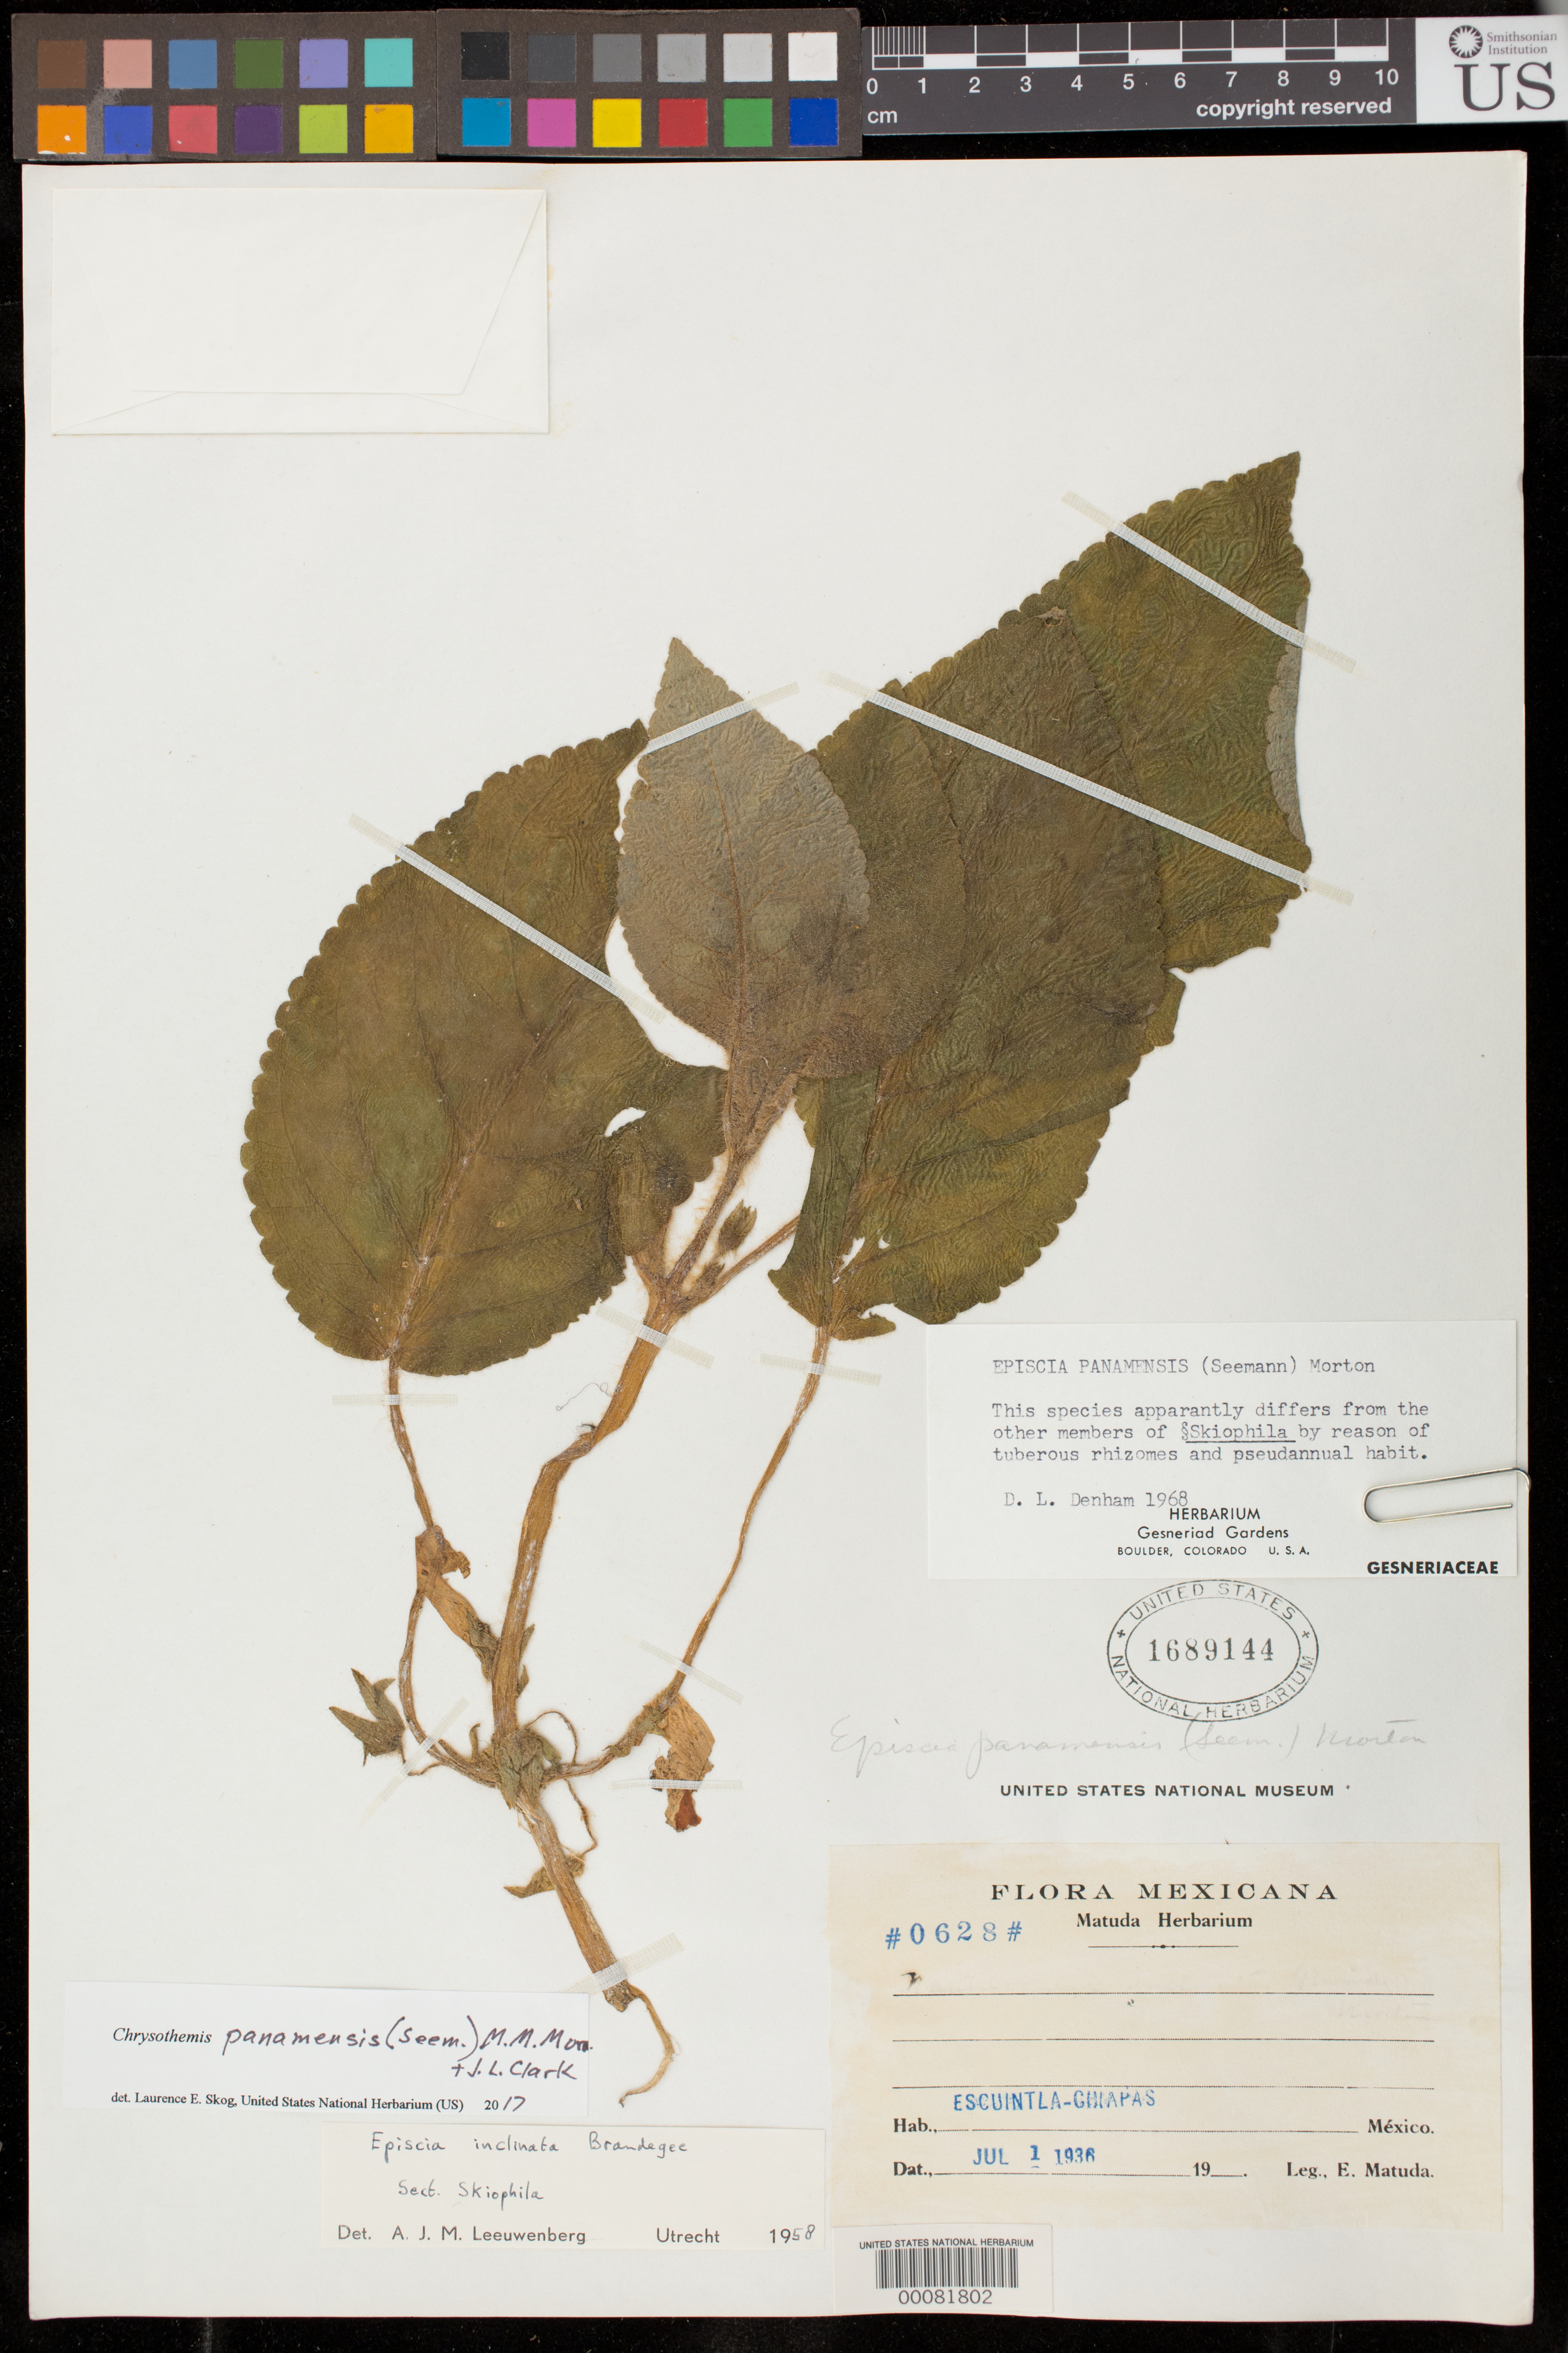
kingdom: Plantae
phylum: Tracheophyta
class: Magnoliopsida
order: Lamiales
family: Gesneriaceae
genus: Chrysothemis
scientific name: Chrysothemis panamensis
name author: (Seem.) M.M. Mora & J.L. Clark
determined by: Skog, Laurence E.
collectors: E. Matuda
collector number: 628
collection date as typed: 01 Jul 1936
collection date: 1936-07-01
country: Mexico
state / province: Chiapas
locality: Escuintla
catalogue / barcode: US 1689144